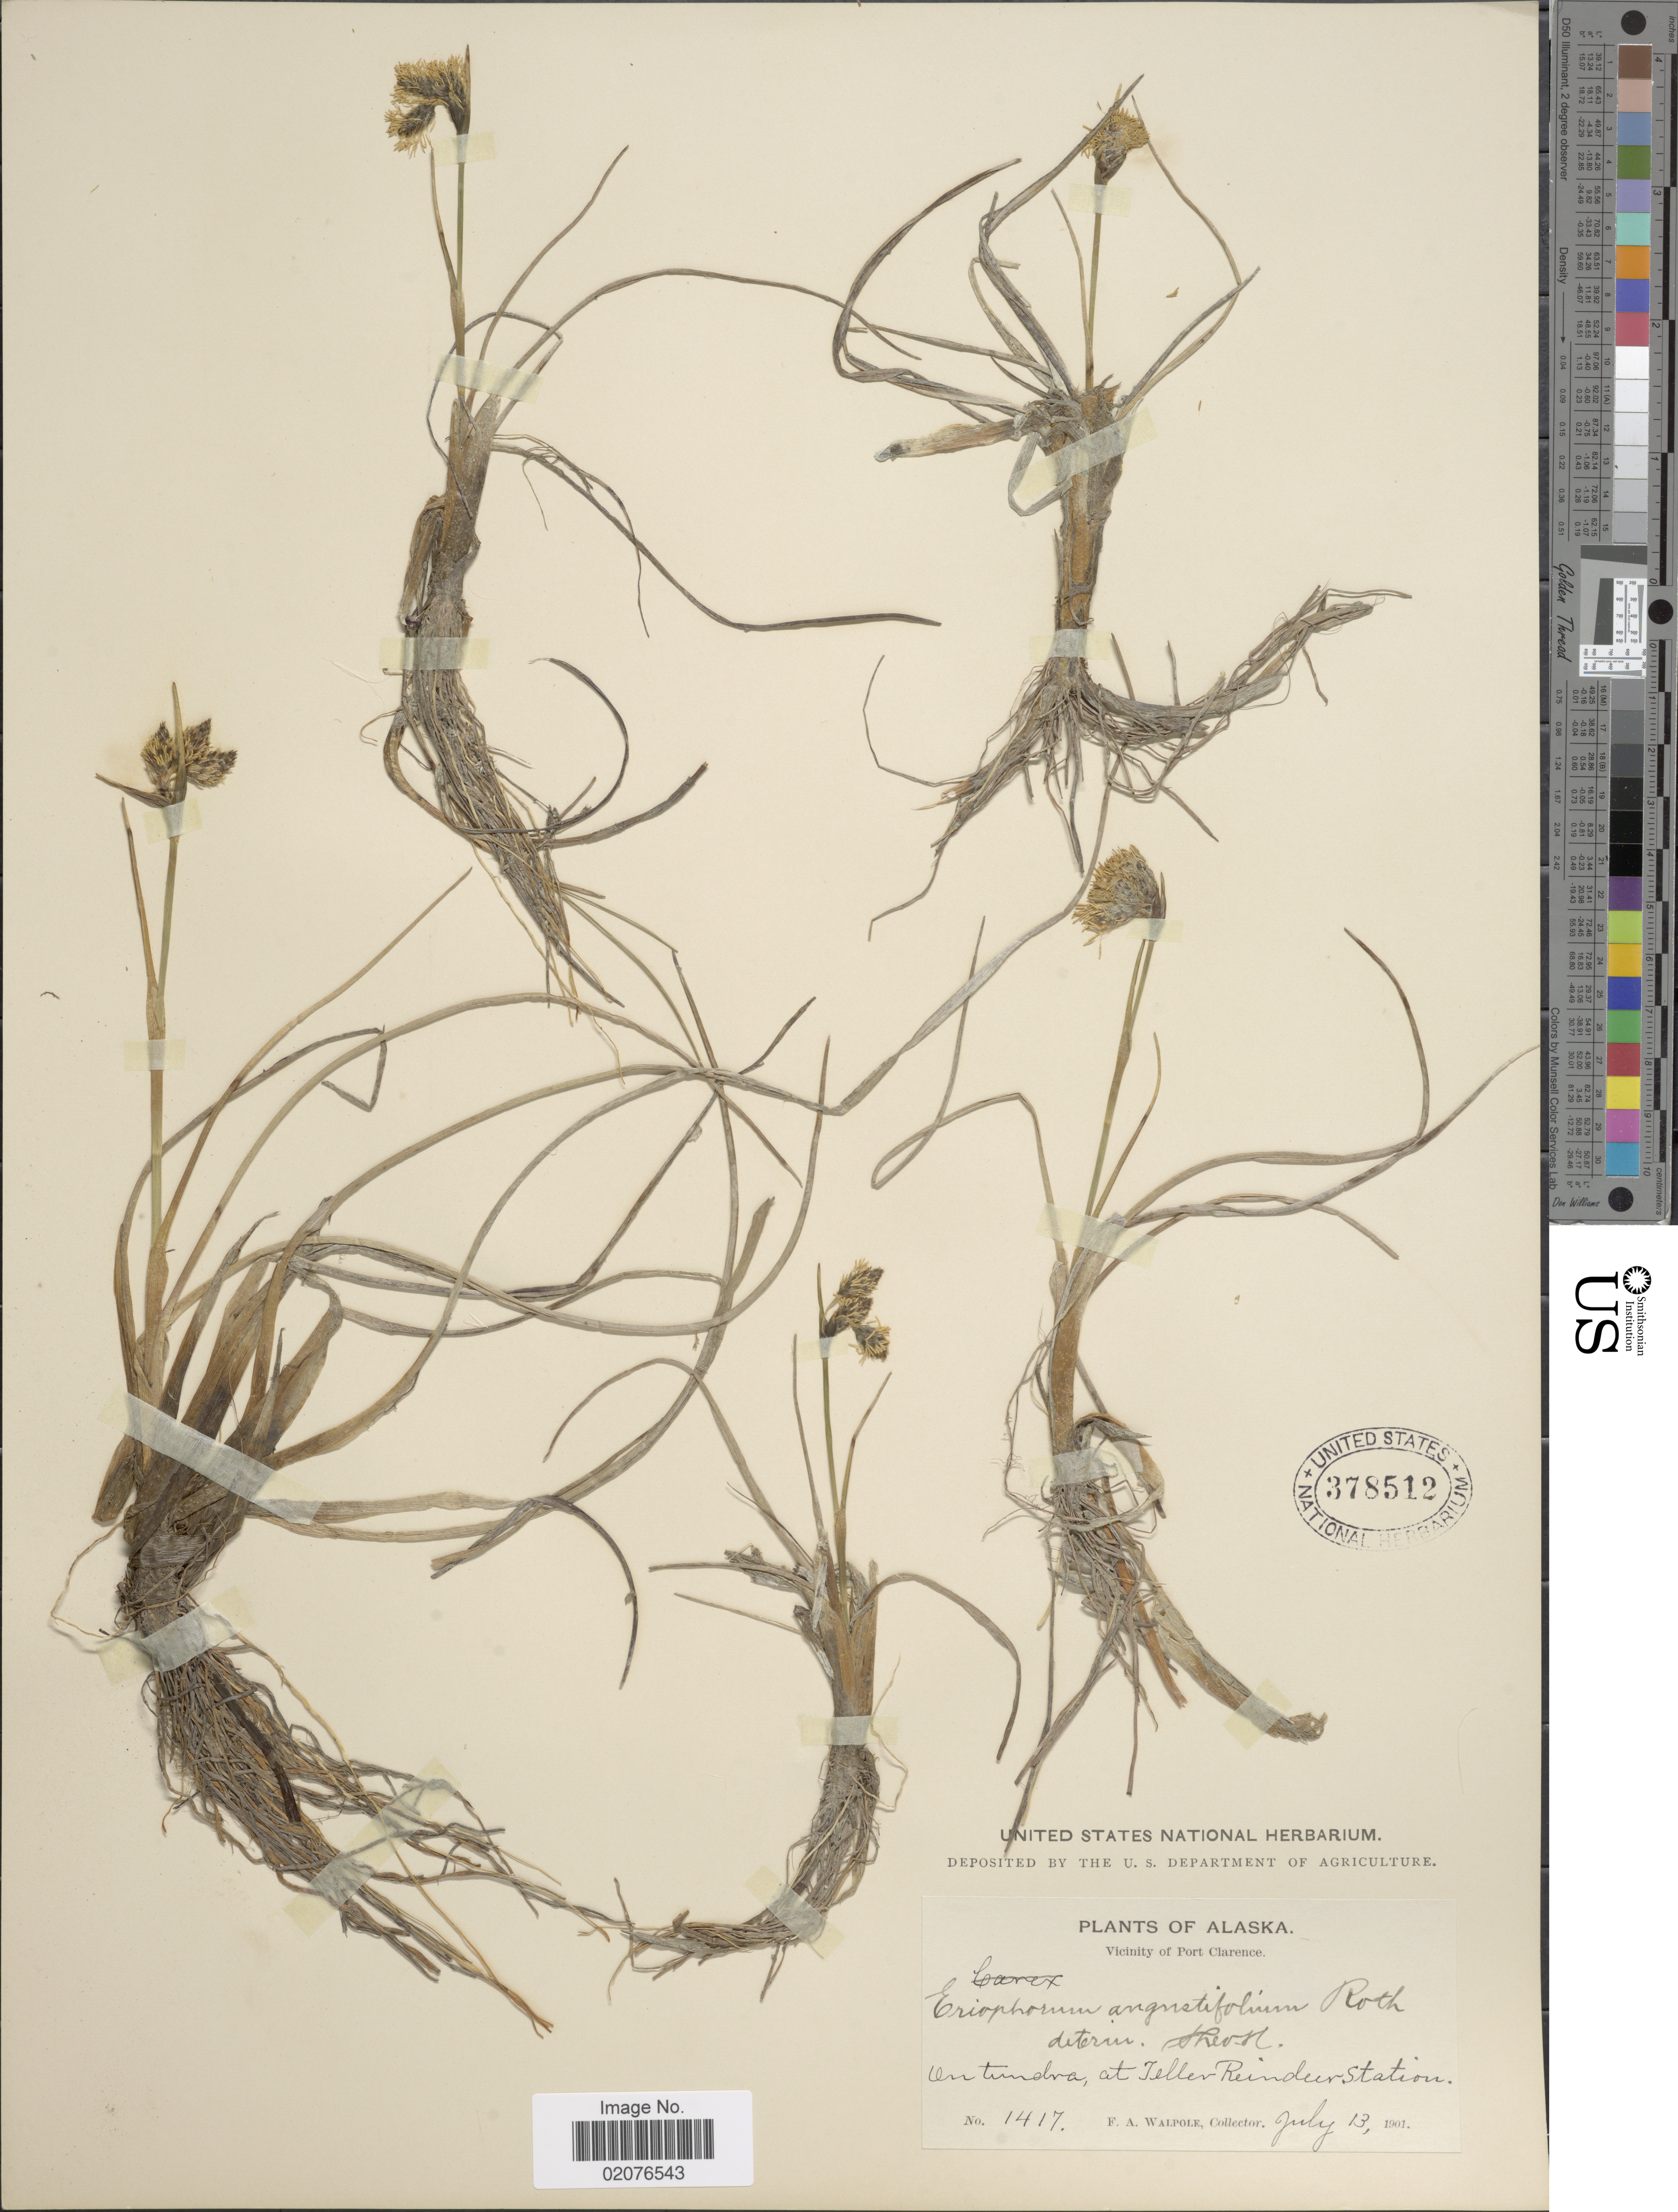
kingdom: Plantae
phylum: Tracheophyta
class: Liliopsida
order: Poales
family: Cyperaceae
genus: Eriophorum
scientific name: Eriophorum angustifolium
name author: Honck.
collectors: F. Walpole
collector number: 1417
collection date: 1901-07-13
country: United States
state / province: Alaska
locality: Vicinity of Port Clarence, On tundra, at Teller Reinder Station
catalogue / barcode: US 378512